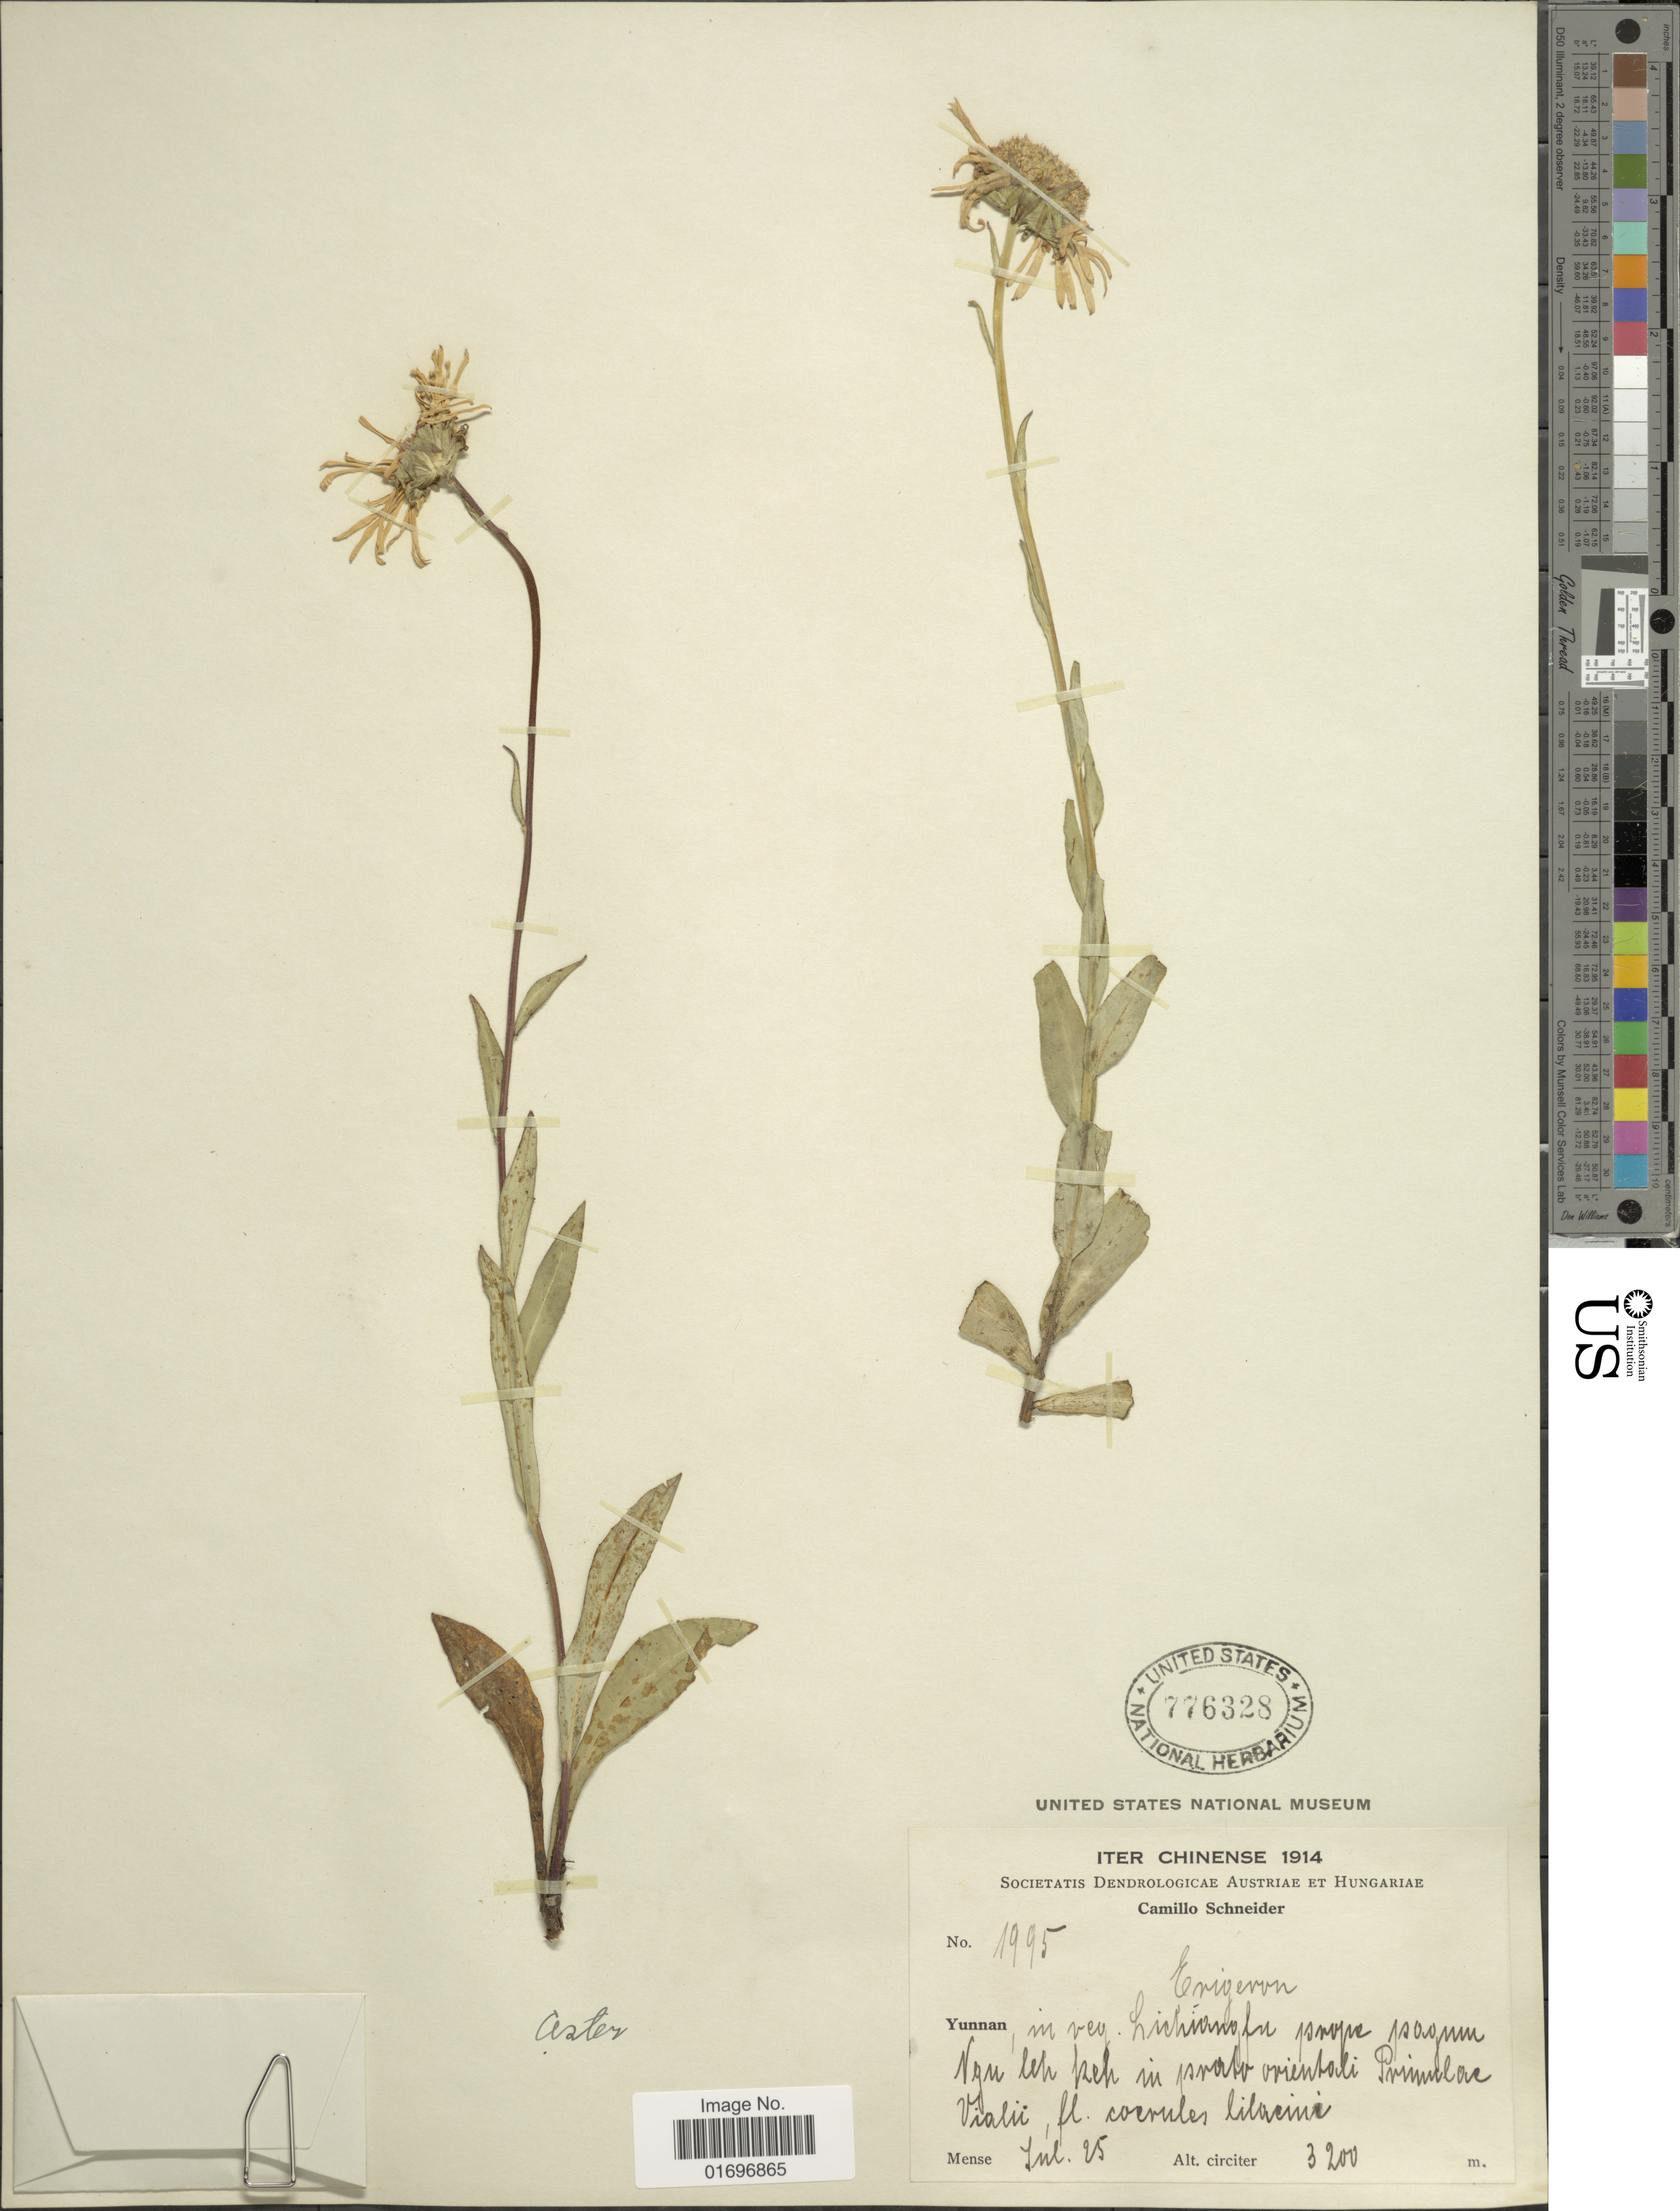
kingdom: Plantae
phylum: Tracheophyta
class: Magnoliopsida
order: Asterales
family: Asteraceae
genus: Aster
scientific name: Aster sp.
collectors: C. K. Schneider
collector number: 1995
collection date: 1914-07-25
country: China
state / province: Yunnan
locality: Yunnan, in reg. Lichionofu prope pagum Ngu leh keh in proto orientali Primalae Vialii [interpreted]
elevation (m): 3200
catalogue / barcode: US 776328